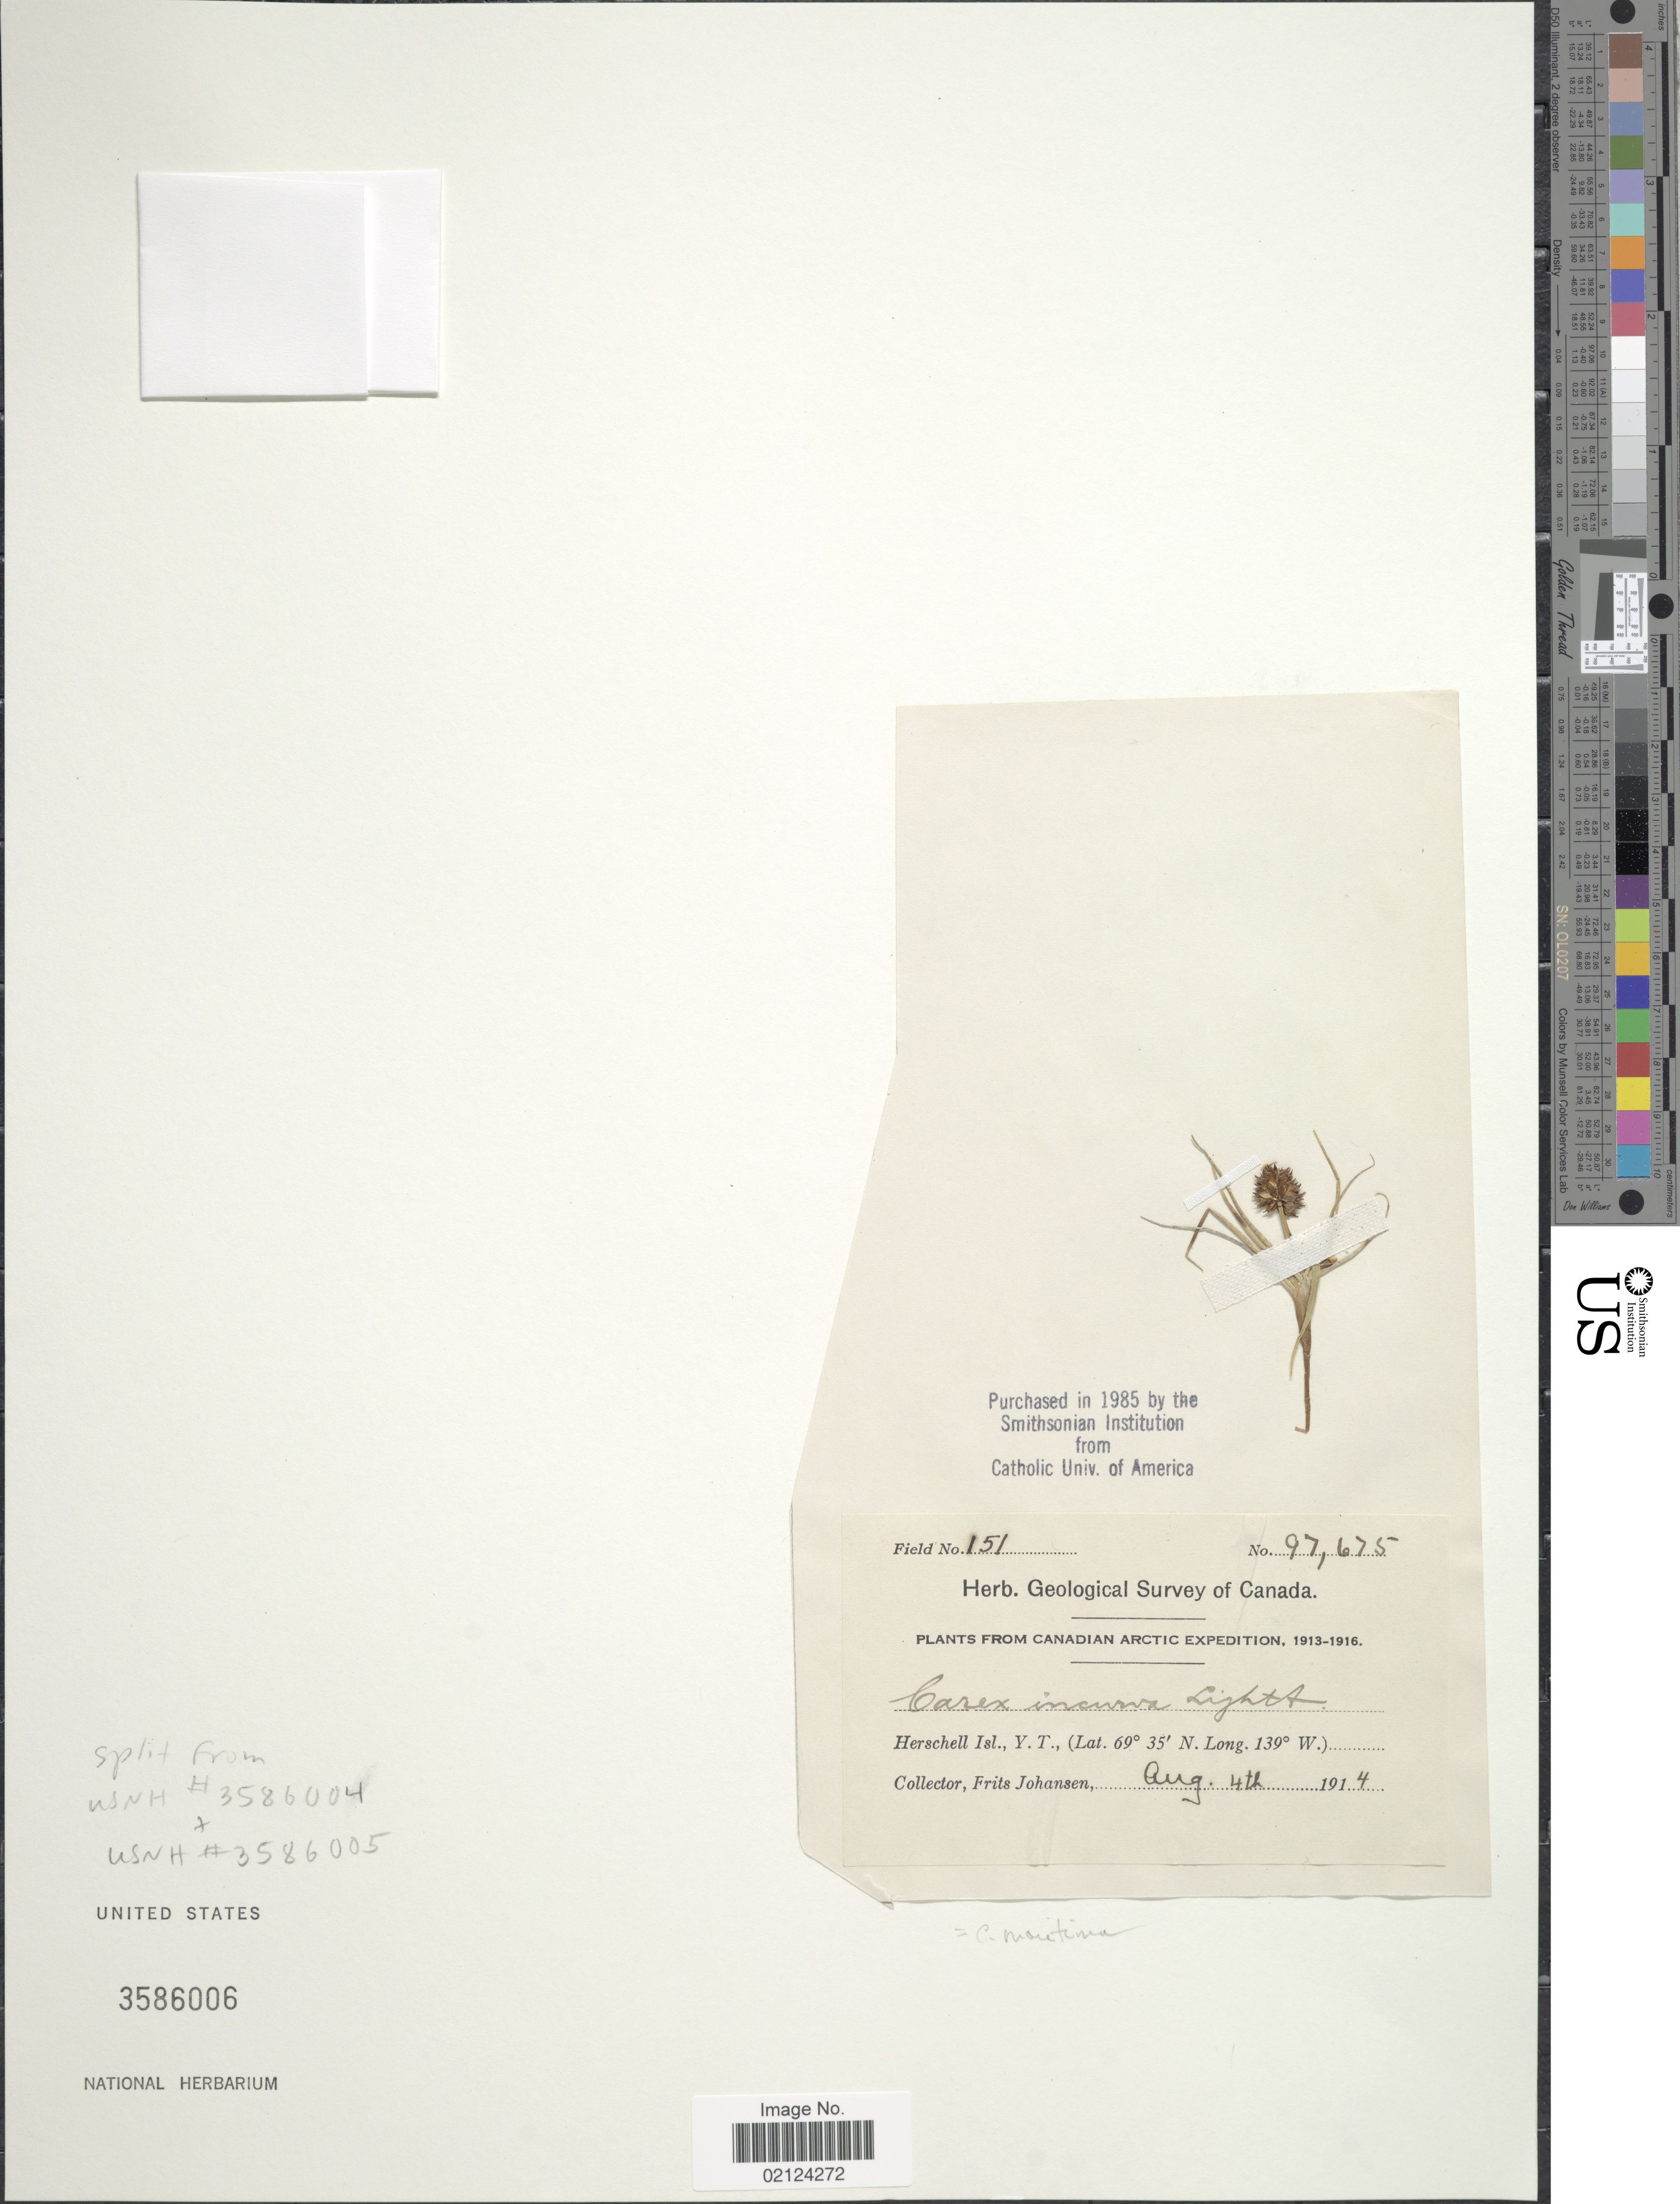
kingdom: Plantae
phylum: Tracheophyta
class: Liliopsida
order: Poales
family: Cyperaceae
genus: Carex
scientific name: Carex maritima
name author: Gunnerus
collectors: F. Johansen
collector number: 97675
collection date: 1914-08-04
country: Canada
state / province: Yukon Territory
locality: Canadian Arctic, Herschell Isl., Y. T.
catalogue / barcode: US 3586006